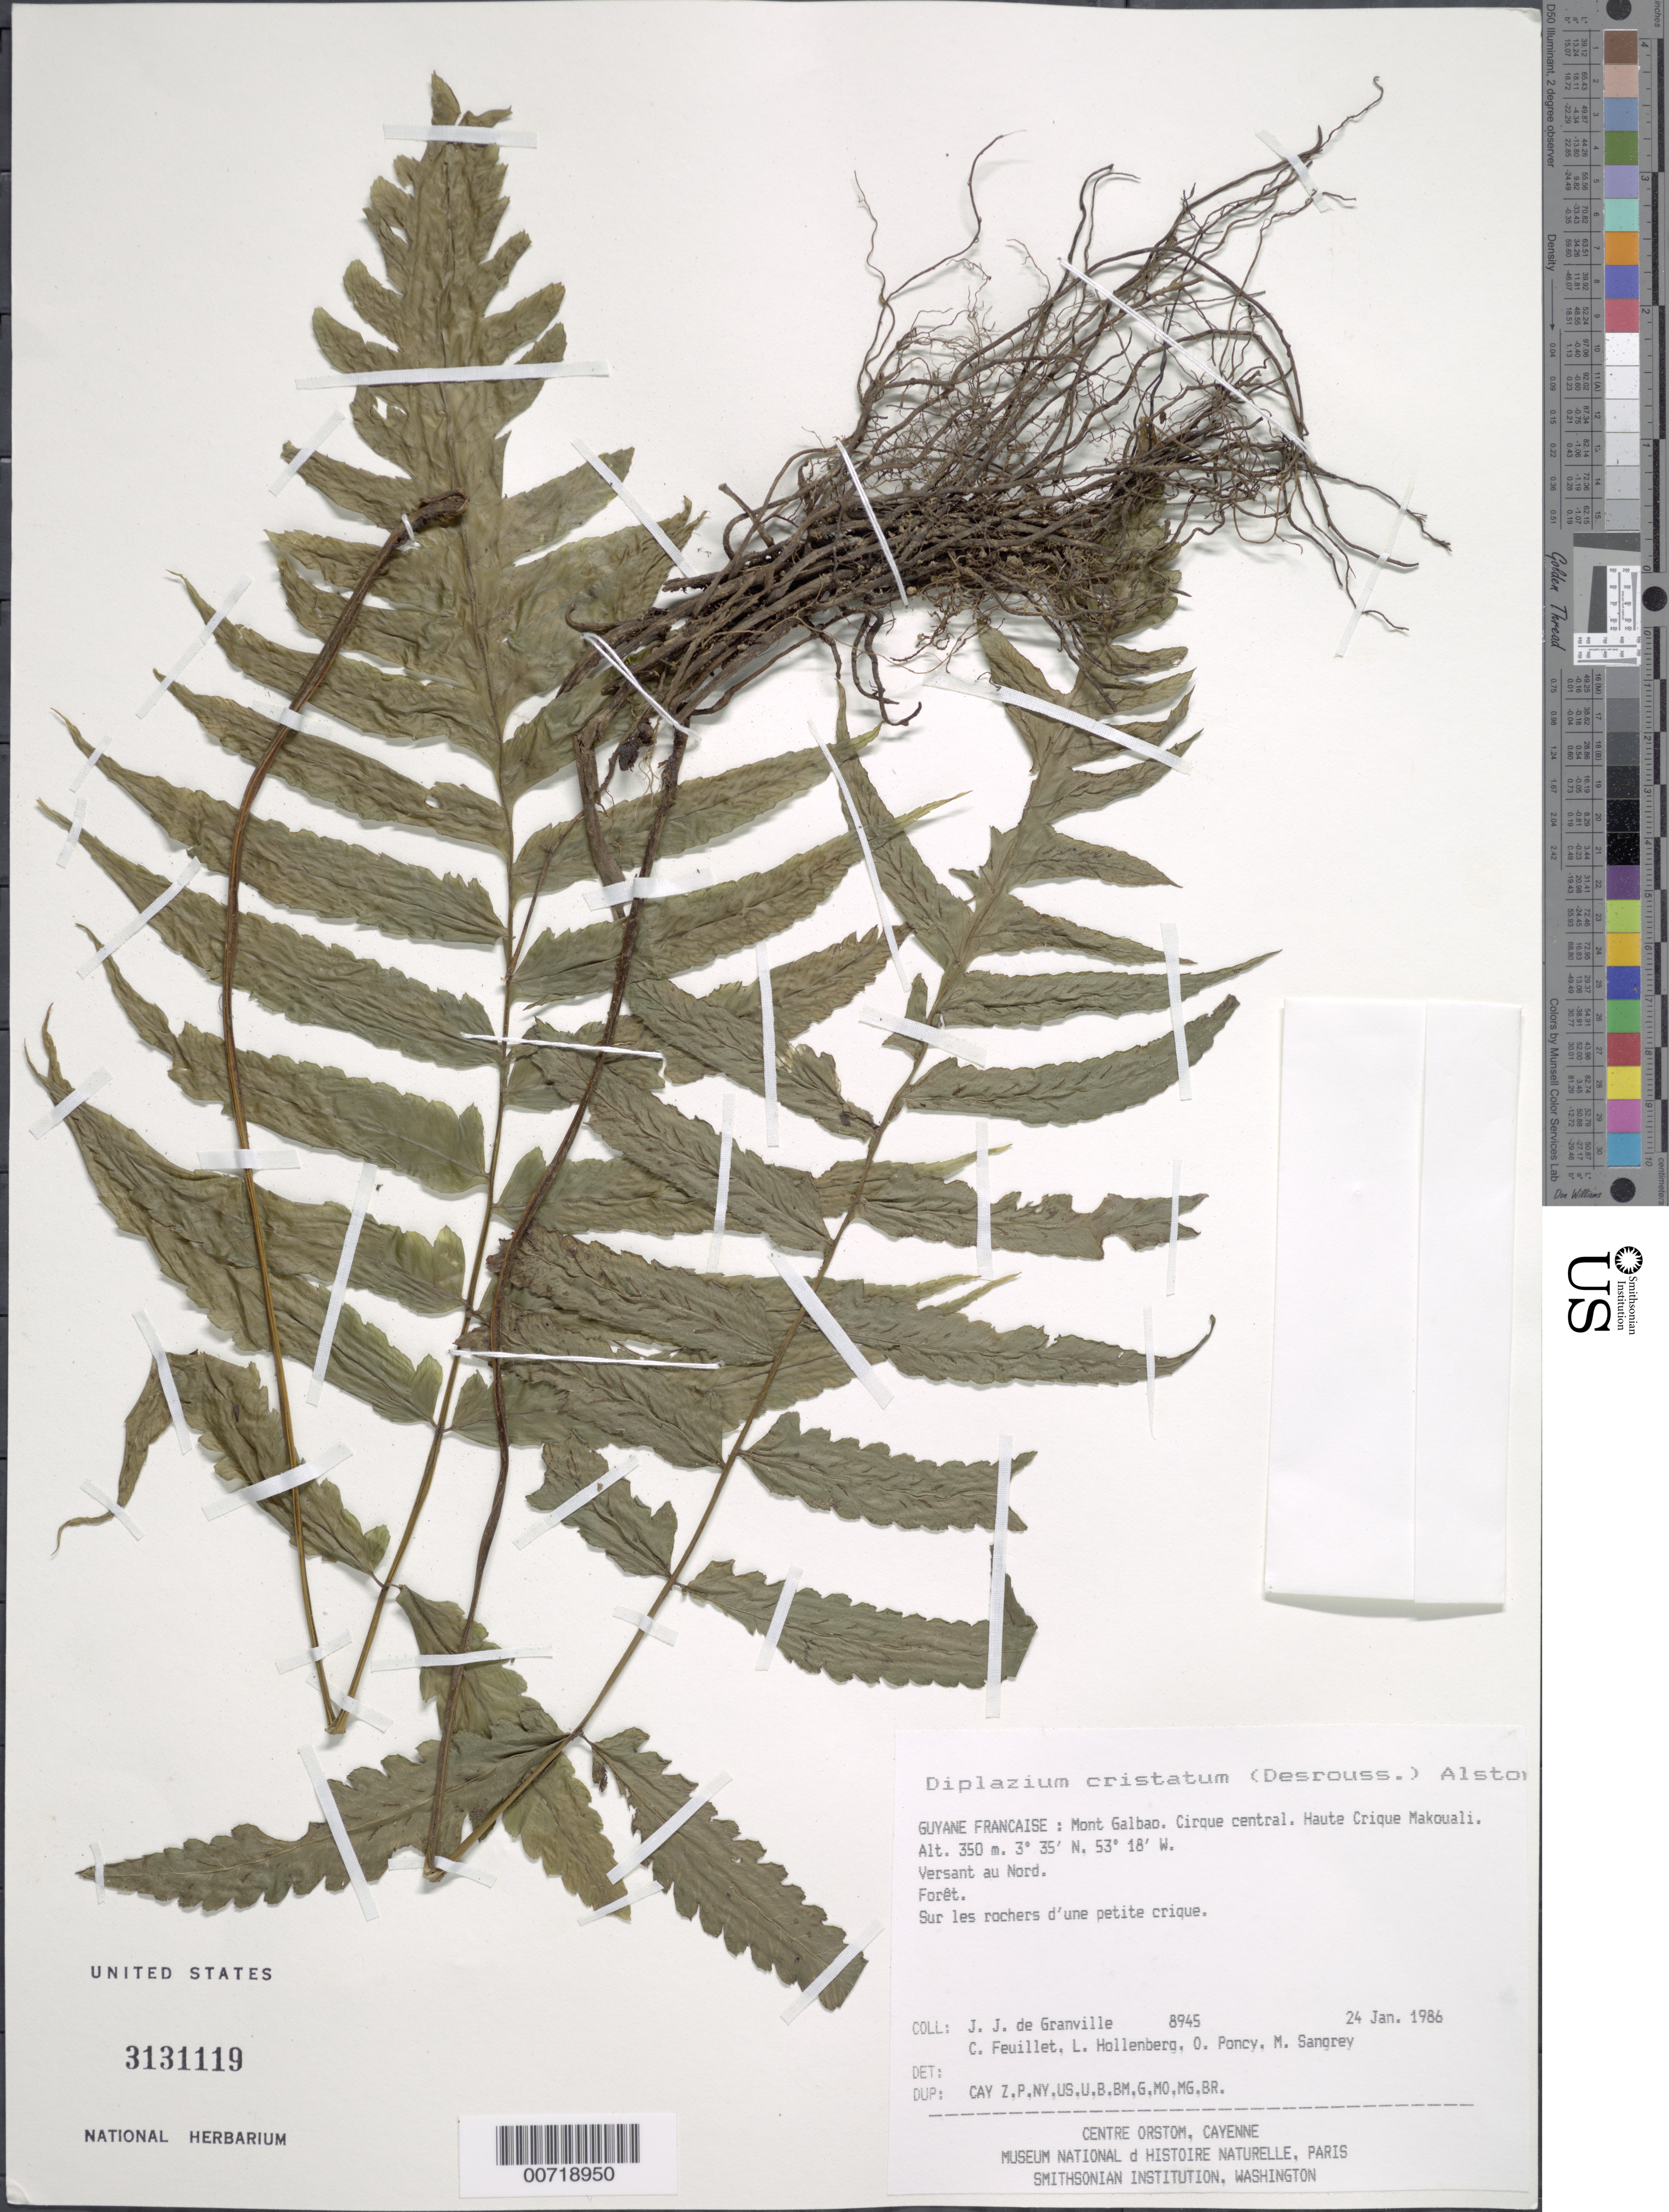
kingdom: Plantae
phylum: Tracheophyta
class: Polypodiopsida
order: Polypodiales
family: Athyriaceae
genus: Diplazium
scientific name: Diplazium cristatum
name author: (Desr.) Alston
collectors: J.-J. de Granville, C. Feuillet, L. Hollenberg, O. Poncy & M. S. Sangrey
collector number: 8945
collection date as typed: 24-Jan-86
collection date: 1986-01-24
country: French Guiana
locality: Mont Galbao. Crique central. Haute Crique Makouali. Versant au Nord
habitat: Forêt, sur les rochers d'une petite crique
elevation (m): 350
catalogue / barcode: US 3131119